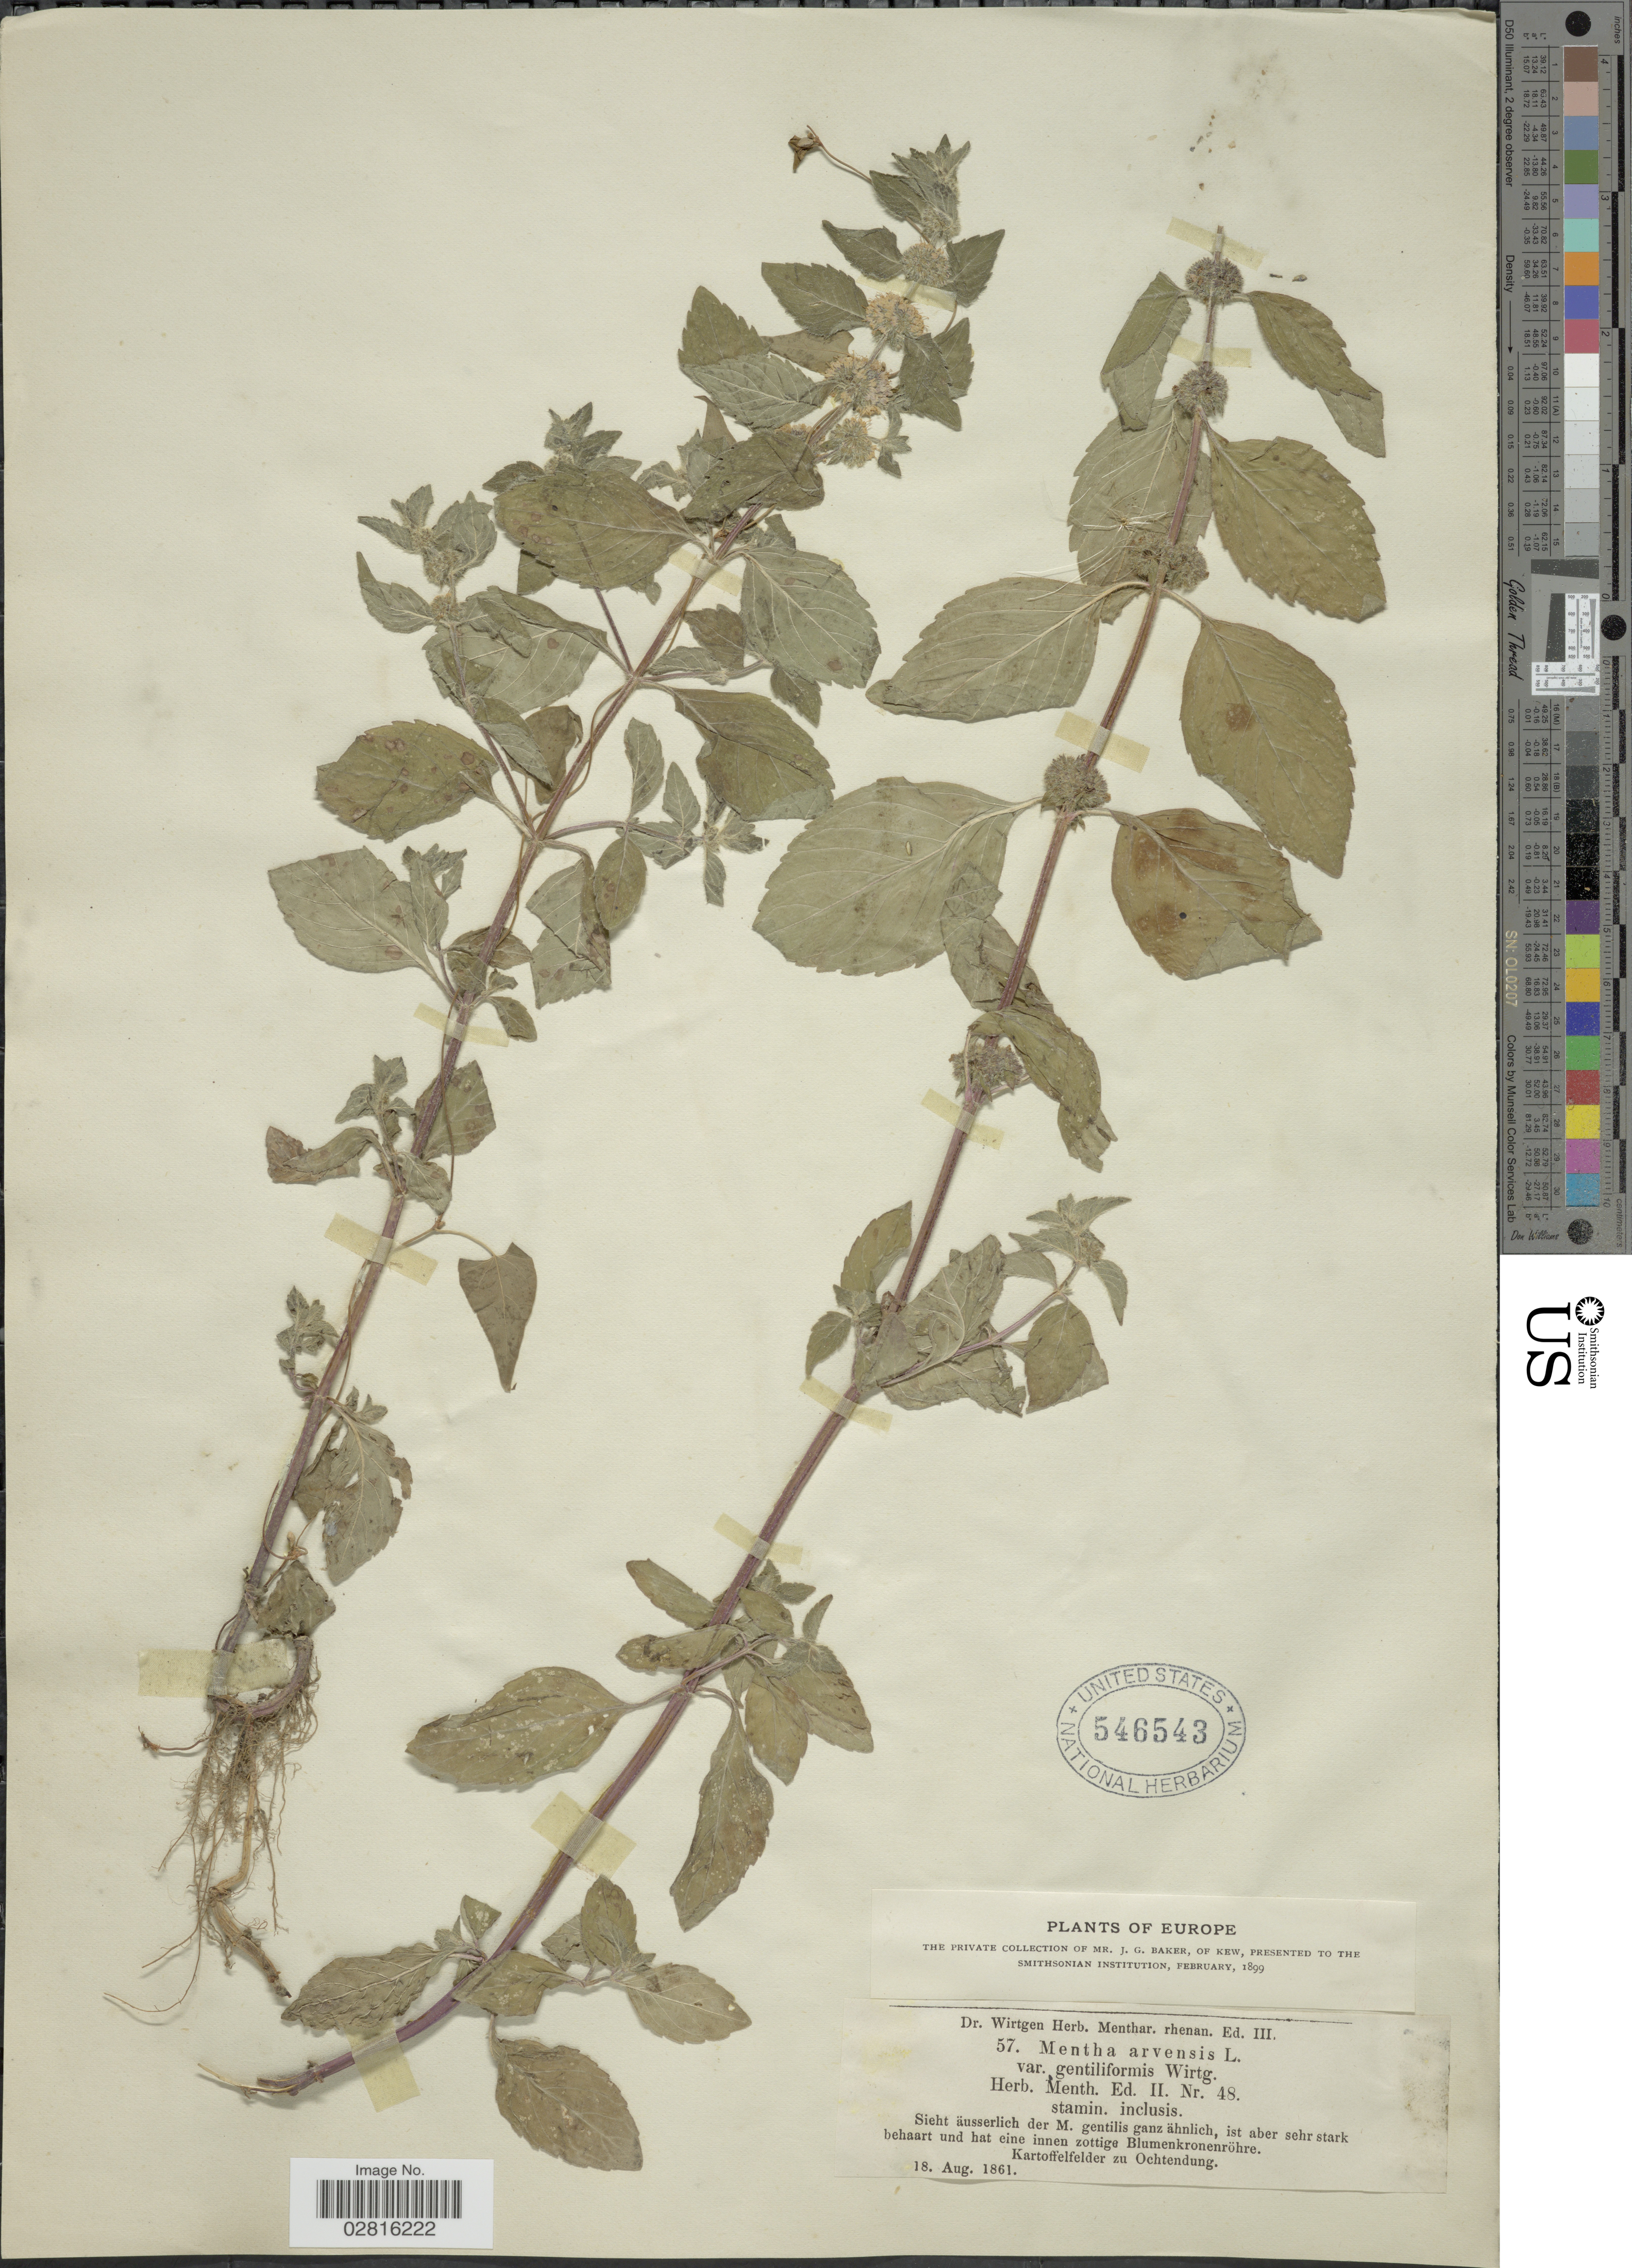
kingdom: Plantae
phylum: Tracheophyta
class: Magnoliopsida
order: Lamiales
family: Lamiaceae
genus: Mentha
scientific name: Mentha arvensis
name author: L.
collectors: Wirtgen, --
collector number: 57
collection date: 1861-08-18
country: Germany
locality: Europe. Kartoffelfelder zu Ochtendung.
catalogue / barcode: US 546543